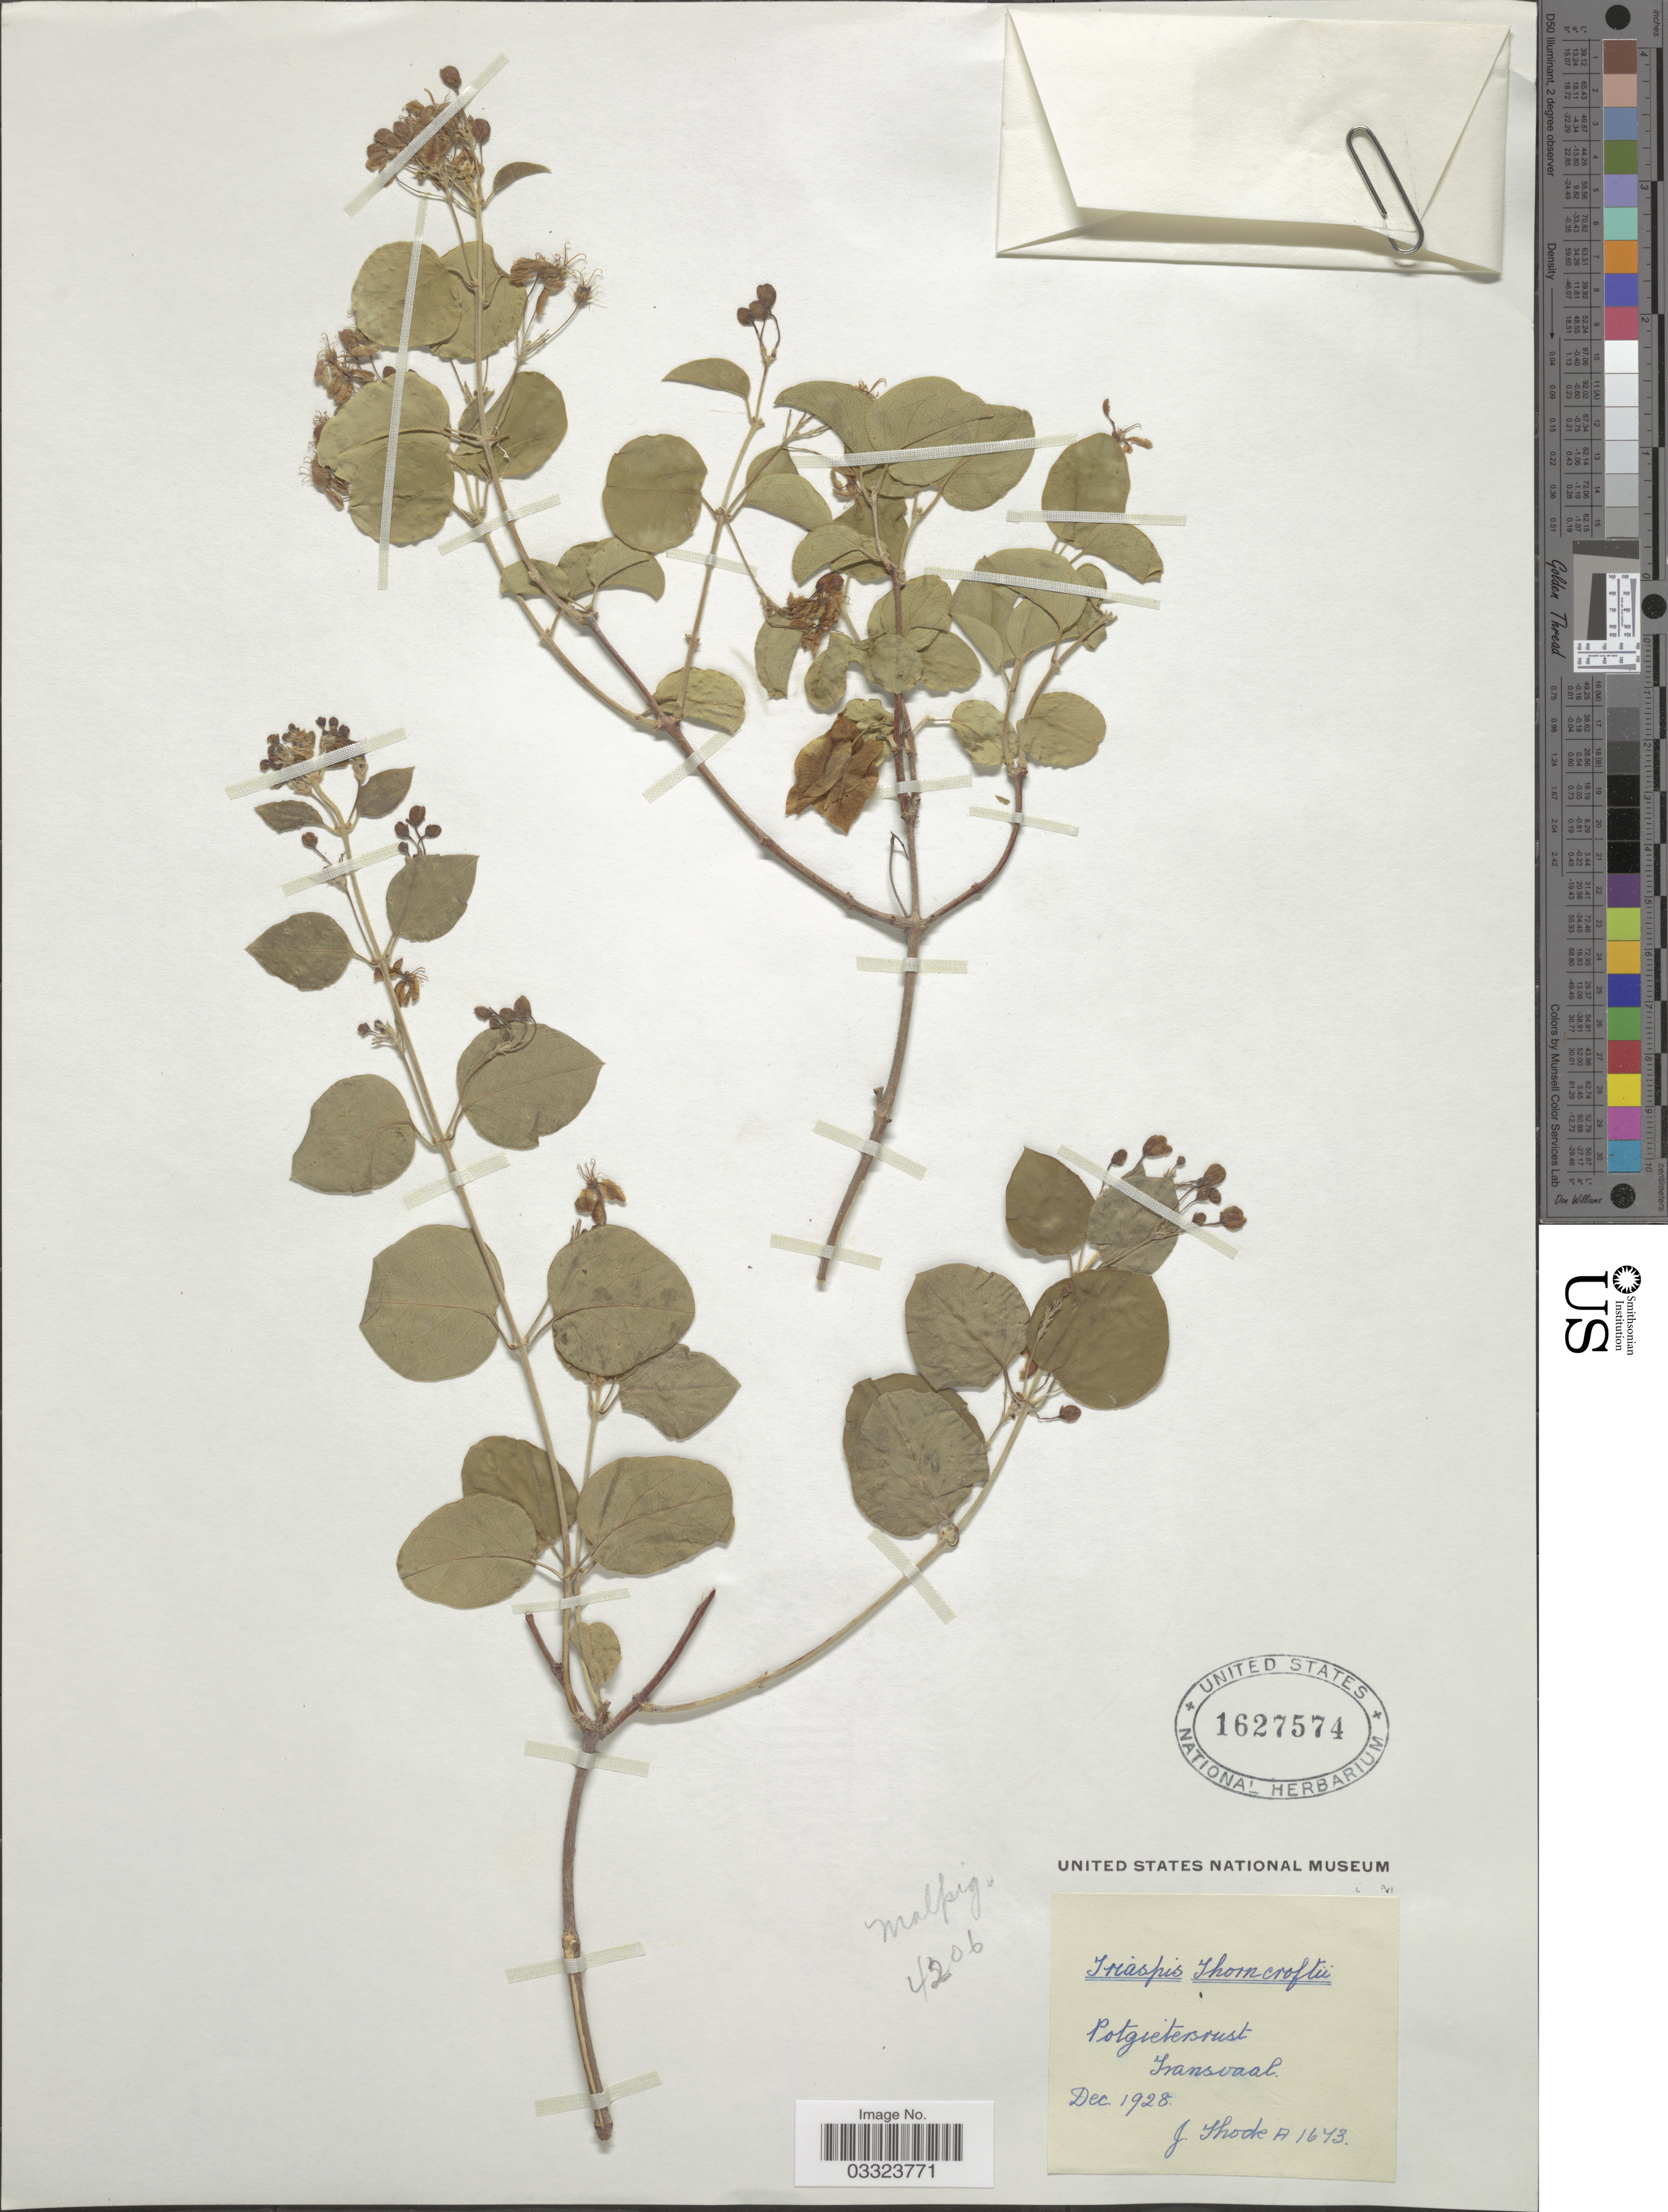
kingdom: Plantae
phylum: Tracheophyta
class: Magnoliopsida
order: Malpighiales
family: Malpighiaceae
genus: Triaspis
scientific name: Triaspis thorncroftii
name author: S. Moore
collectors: J. Thode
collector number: A1643*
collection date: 1928-12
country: South Africa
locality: Potgietersrust. Transvaal.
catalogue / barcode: US 1627574